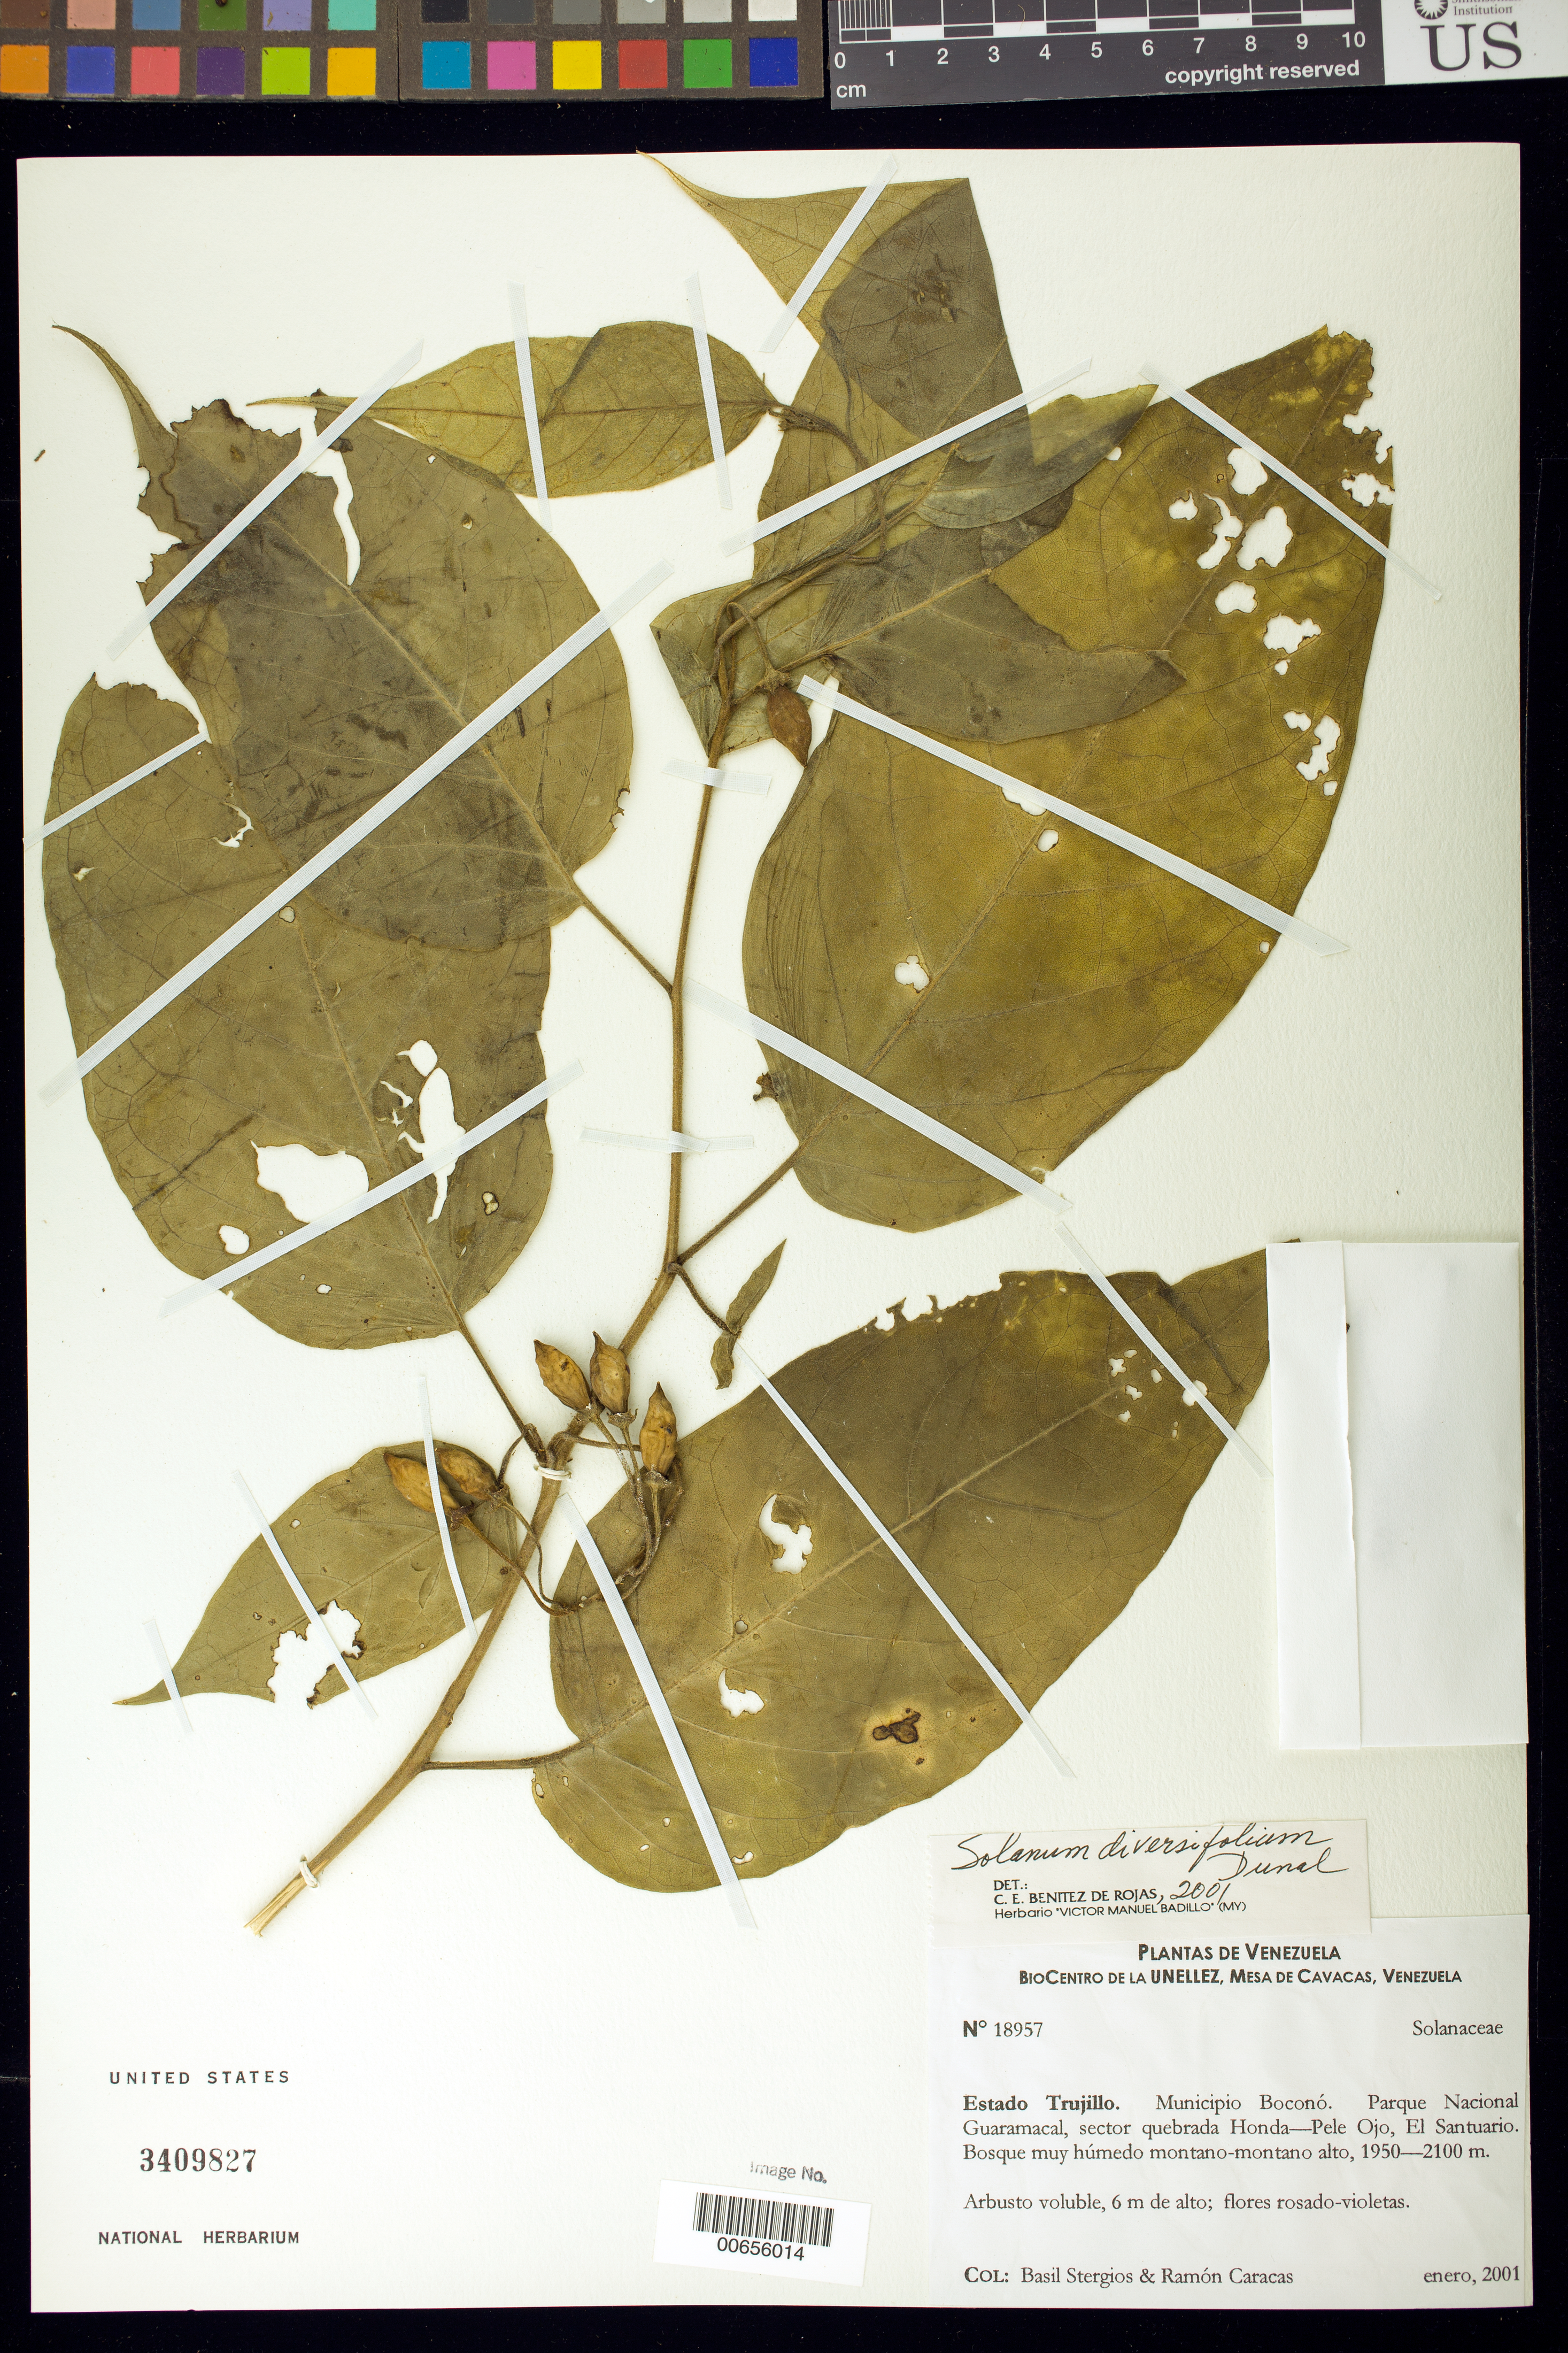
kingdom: Plantae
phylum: Tracheophyta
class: Magnoliopsida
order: Solanales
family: Solanaceae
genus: Solanum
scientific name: Solanum diversifolium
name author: Humb. & Bonpl. ex Dunal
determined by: Benítez, C. E.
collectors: B. G. Stergios & R. Caracas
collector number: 18957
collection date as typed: Jan 2001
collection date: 2001-01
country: Venezuela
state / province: Trujillo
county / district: Boconó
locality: Parque Nacional Guaramacal, sector quebrada Honda-Pele Ojo, El Santuario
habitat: Bosque muy húmedo montano-montano alto.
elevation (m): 1950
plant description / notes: CTES, MER, MY, NY, PORT, US, VEN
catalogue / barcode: US 3409827